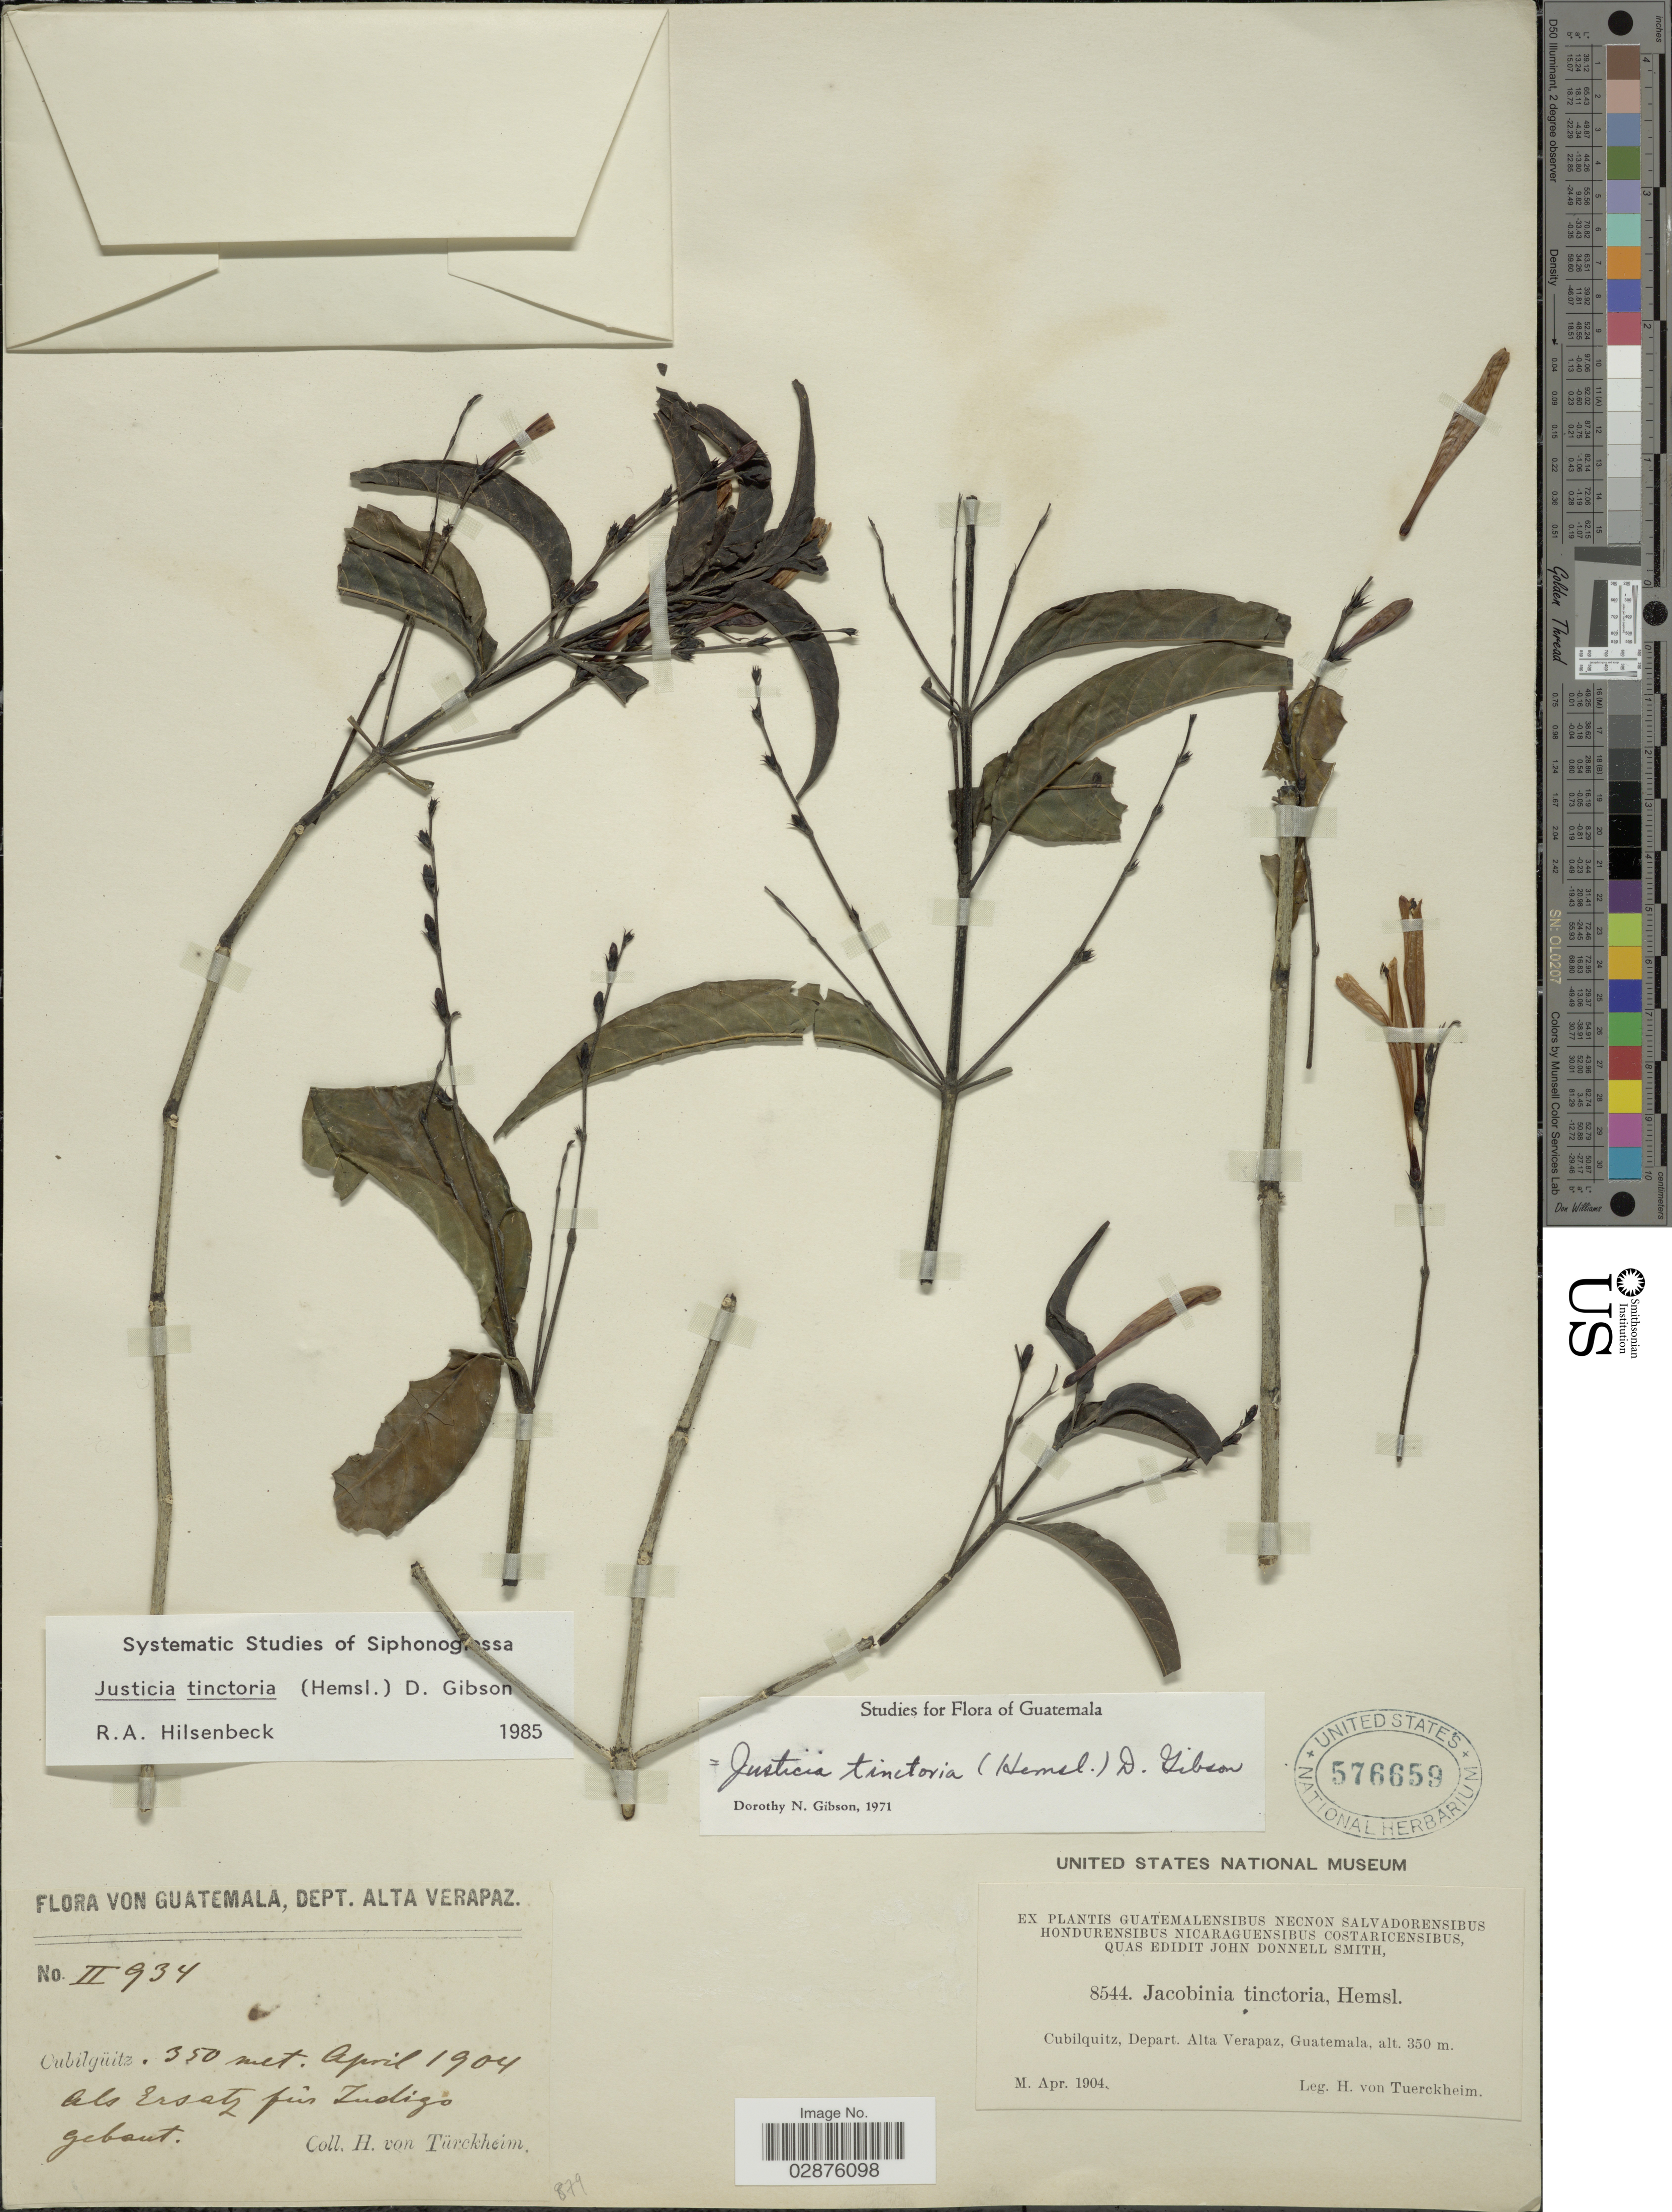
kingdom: Plantae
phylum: Tracheophyta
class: Magnoliopsida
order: Lamiales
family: Acanthaceae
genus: Justicia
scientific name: Justicia colorifera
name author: V.A.W. Graham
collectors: H. von Türckheim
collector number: II934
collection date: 1904-04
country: Guatemala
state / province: Alta Verapaz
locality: Dept. Alta Verapaz, Cubilquitz, Als Ersatz près Indigo gebaut.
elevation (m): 350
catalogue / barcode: US 576659